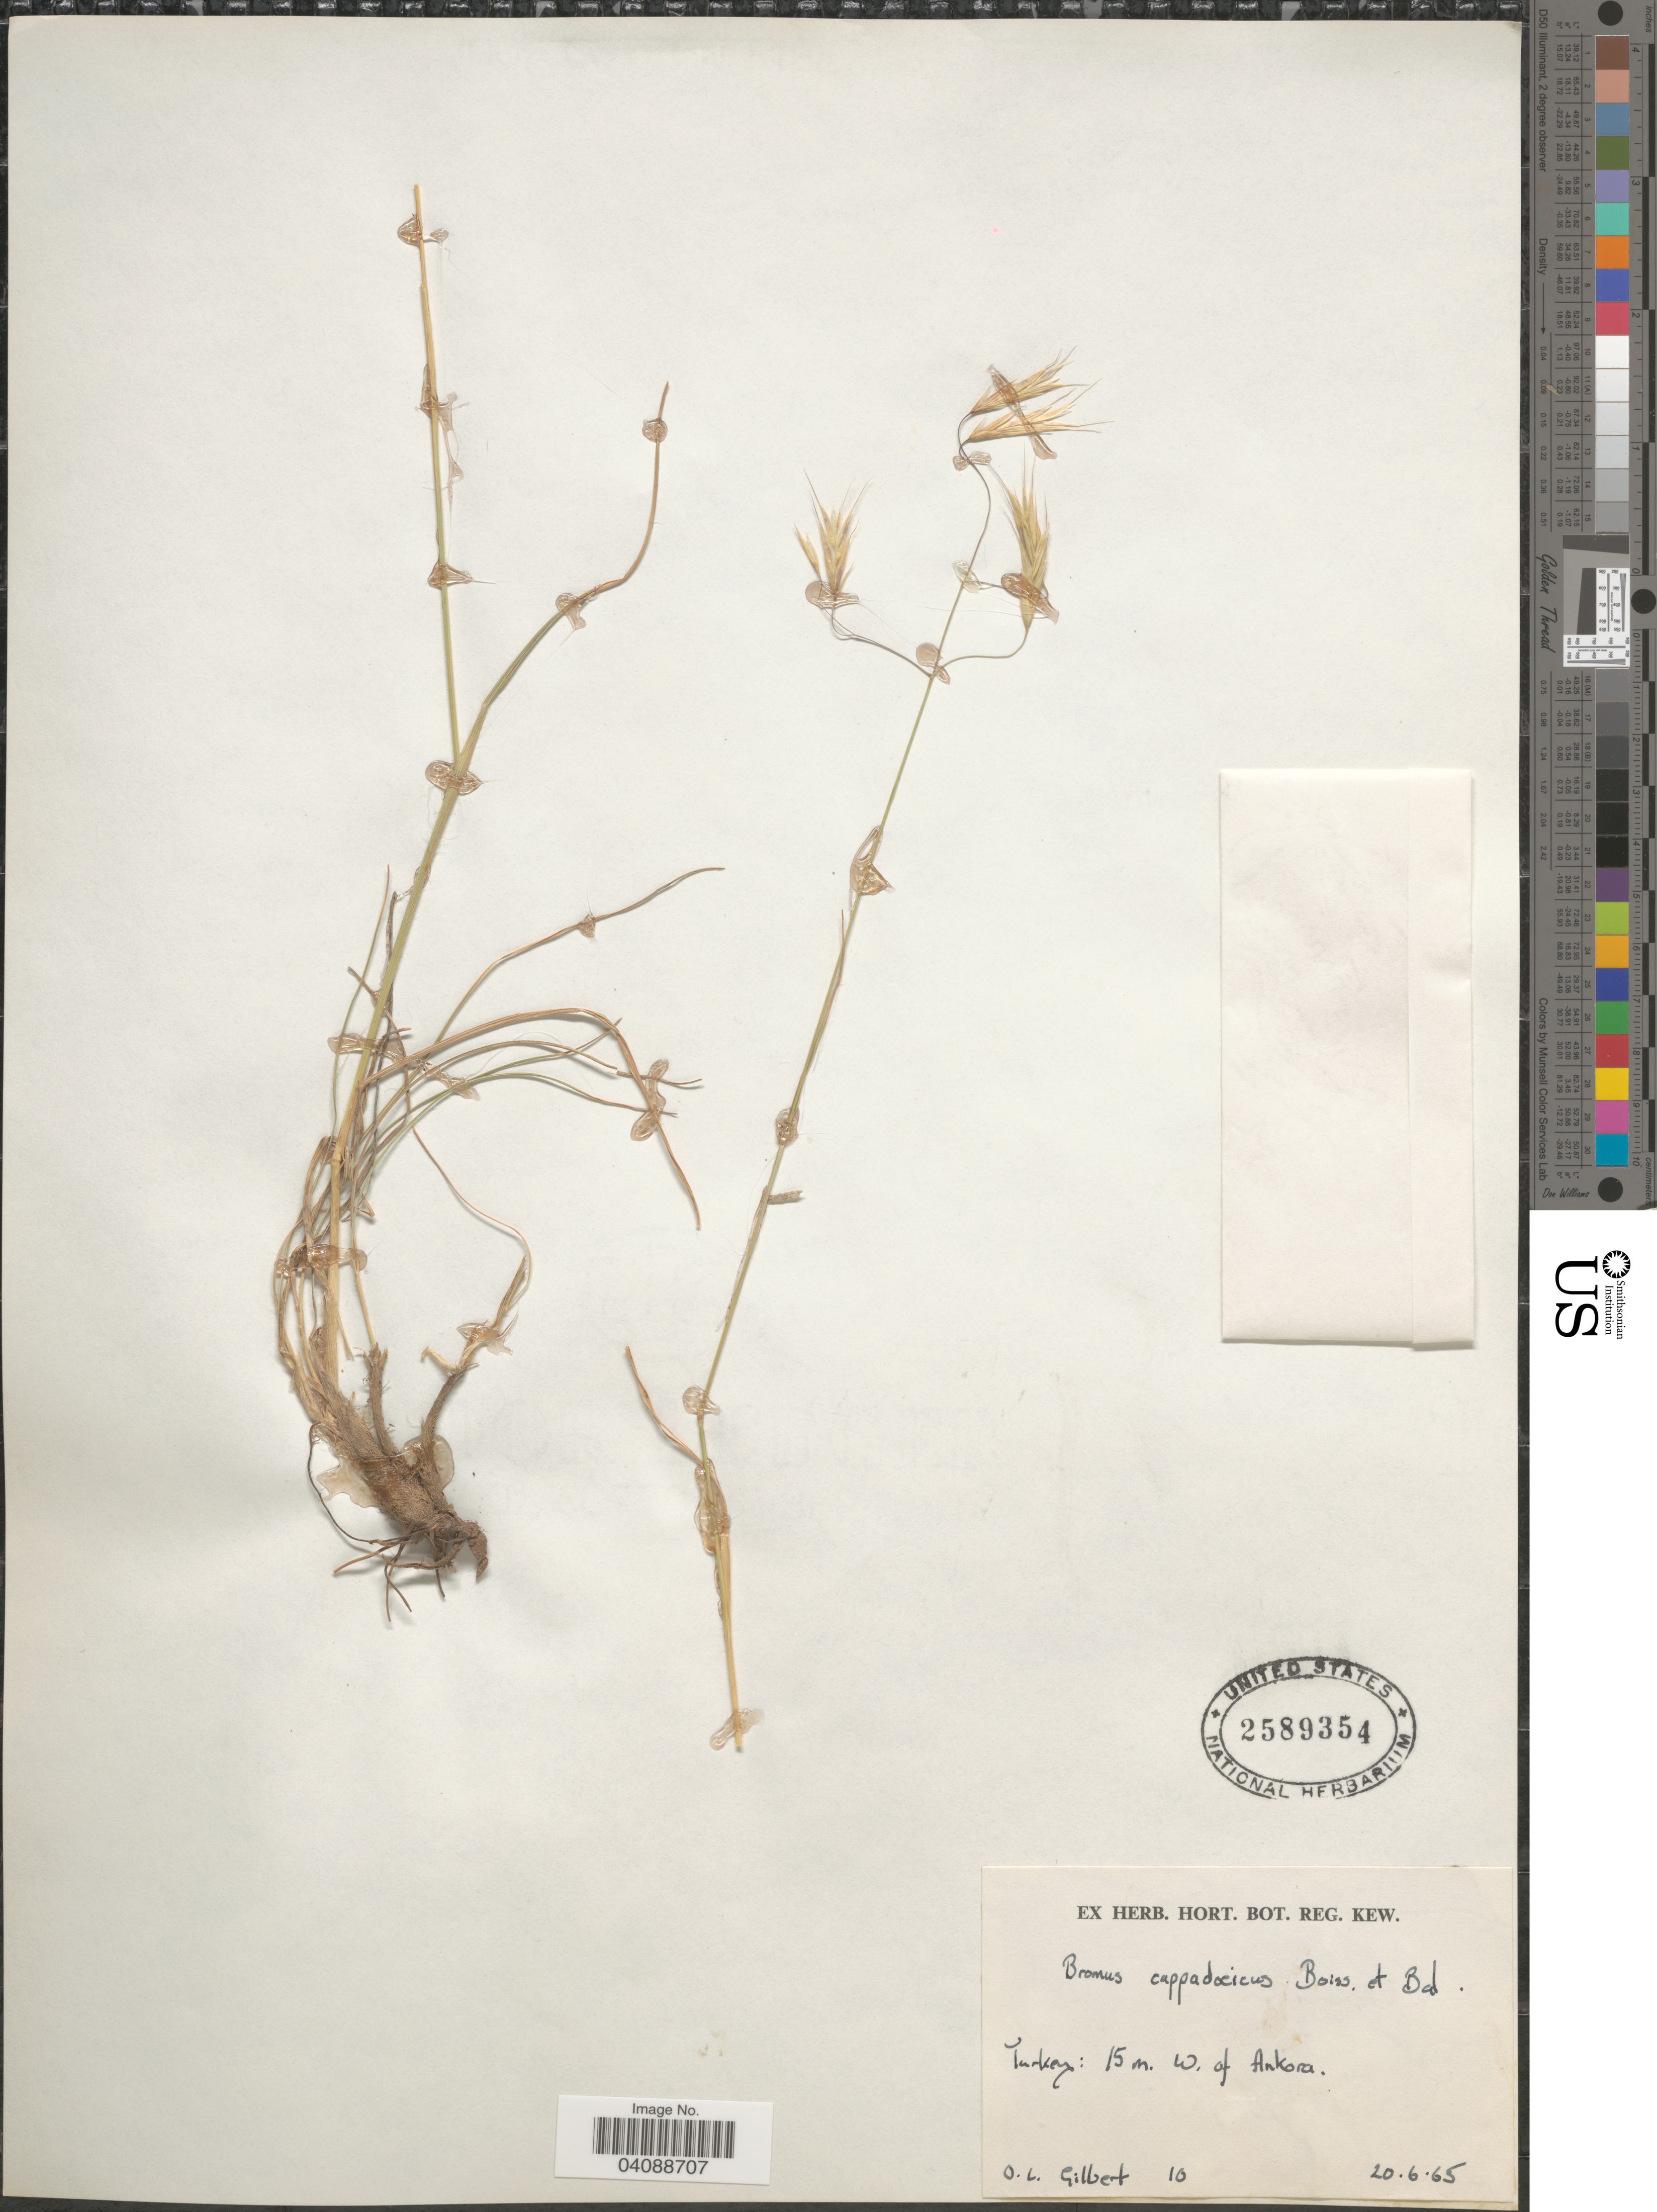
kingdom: Plantae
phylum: Tracheophyta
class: Liliopsida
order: Poales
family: Poaceae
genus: Bromus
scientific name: Bromus cappadocicus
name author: Boiss. & Balansa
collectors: O. L. Gilbert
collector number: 10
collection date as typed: Transcribed d/m/y: 20/6/65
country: Turkey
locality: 15 m. W. of Ankora.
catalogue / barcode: US 2589354